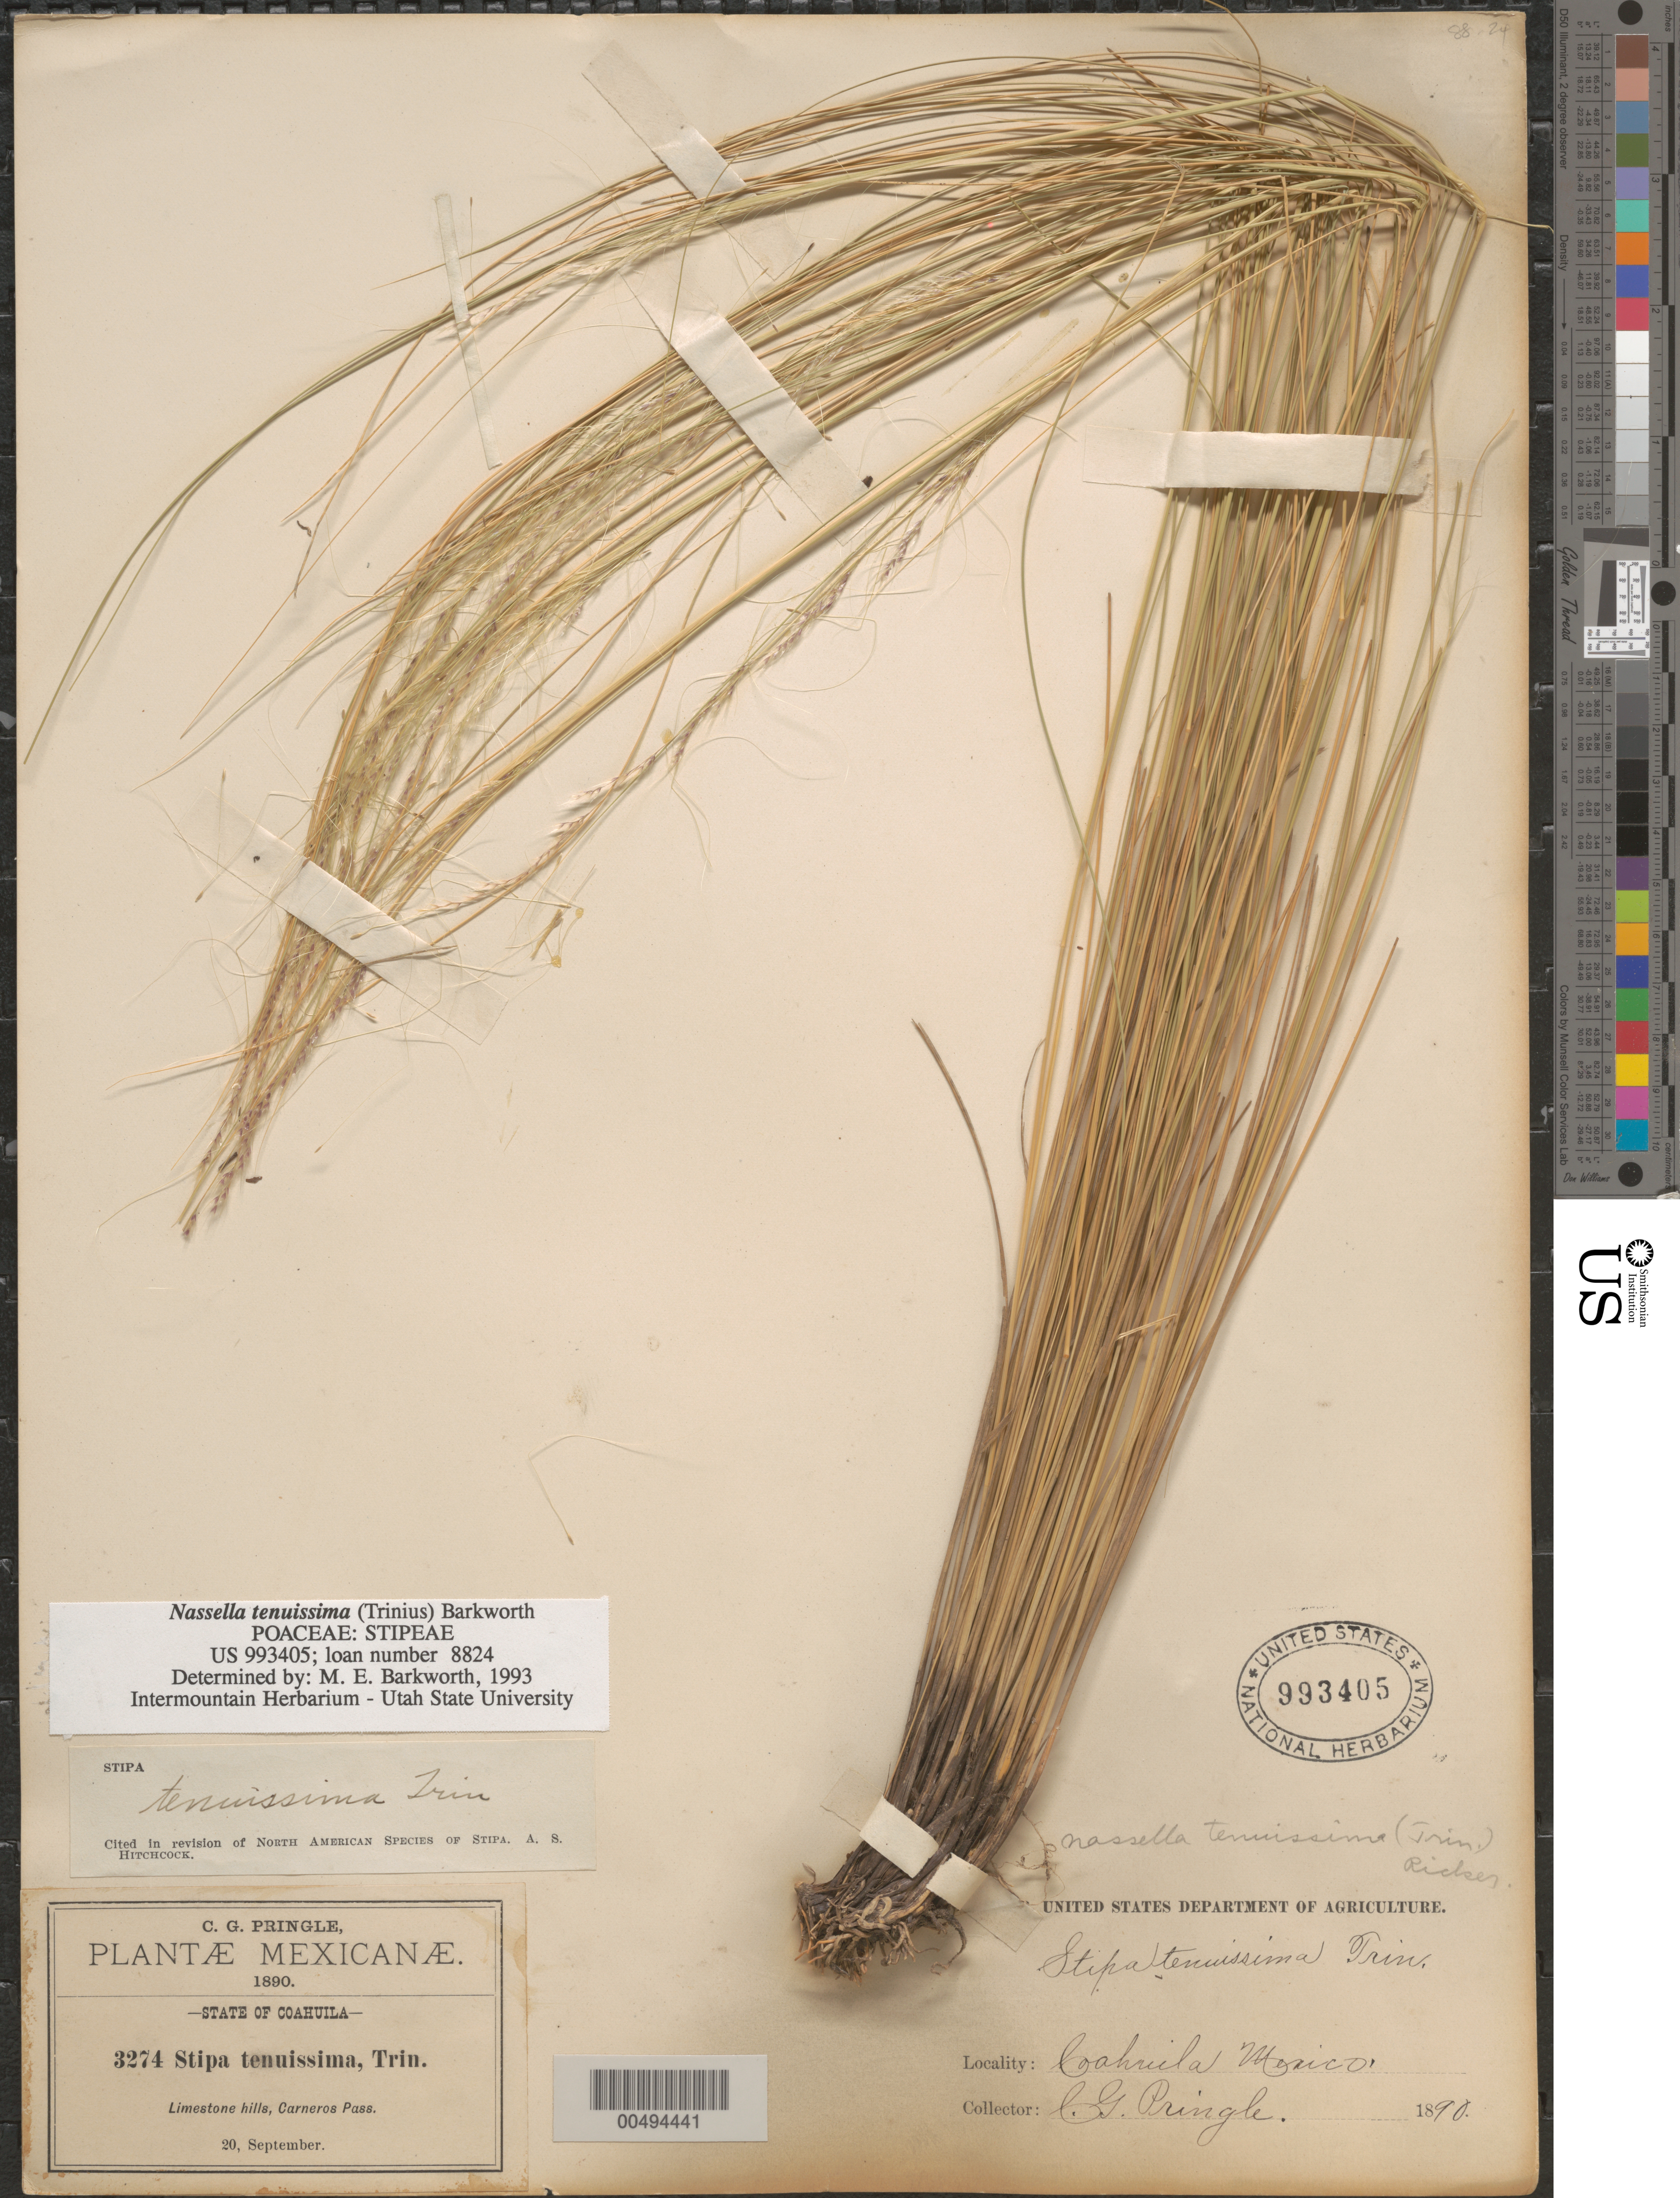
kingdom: Plantae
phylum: Tracheophyta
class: Liliopsida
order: Poales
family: Poaceae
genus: Nassella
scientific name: Nassella tenuissima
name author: (Trin.) Barkworth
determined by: Barkworth, M. E.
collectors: C. G. Pringle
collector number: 3274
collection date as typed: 20 Sep 1890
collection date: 1890-09-20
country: Mexico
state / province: Coahuila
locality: Carneros Pass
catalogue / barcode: US 993405